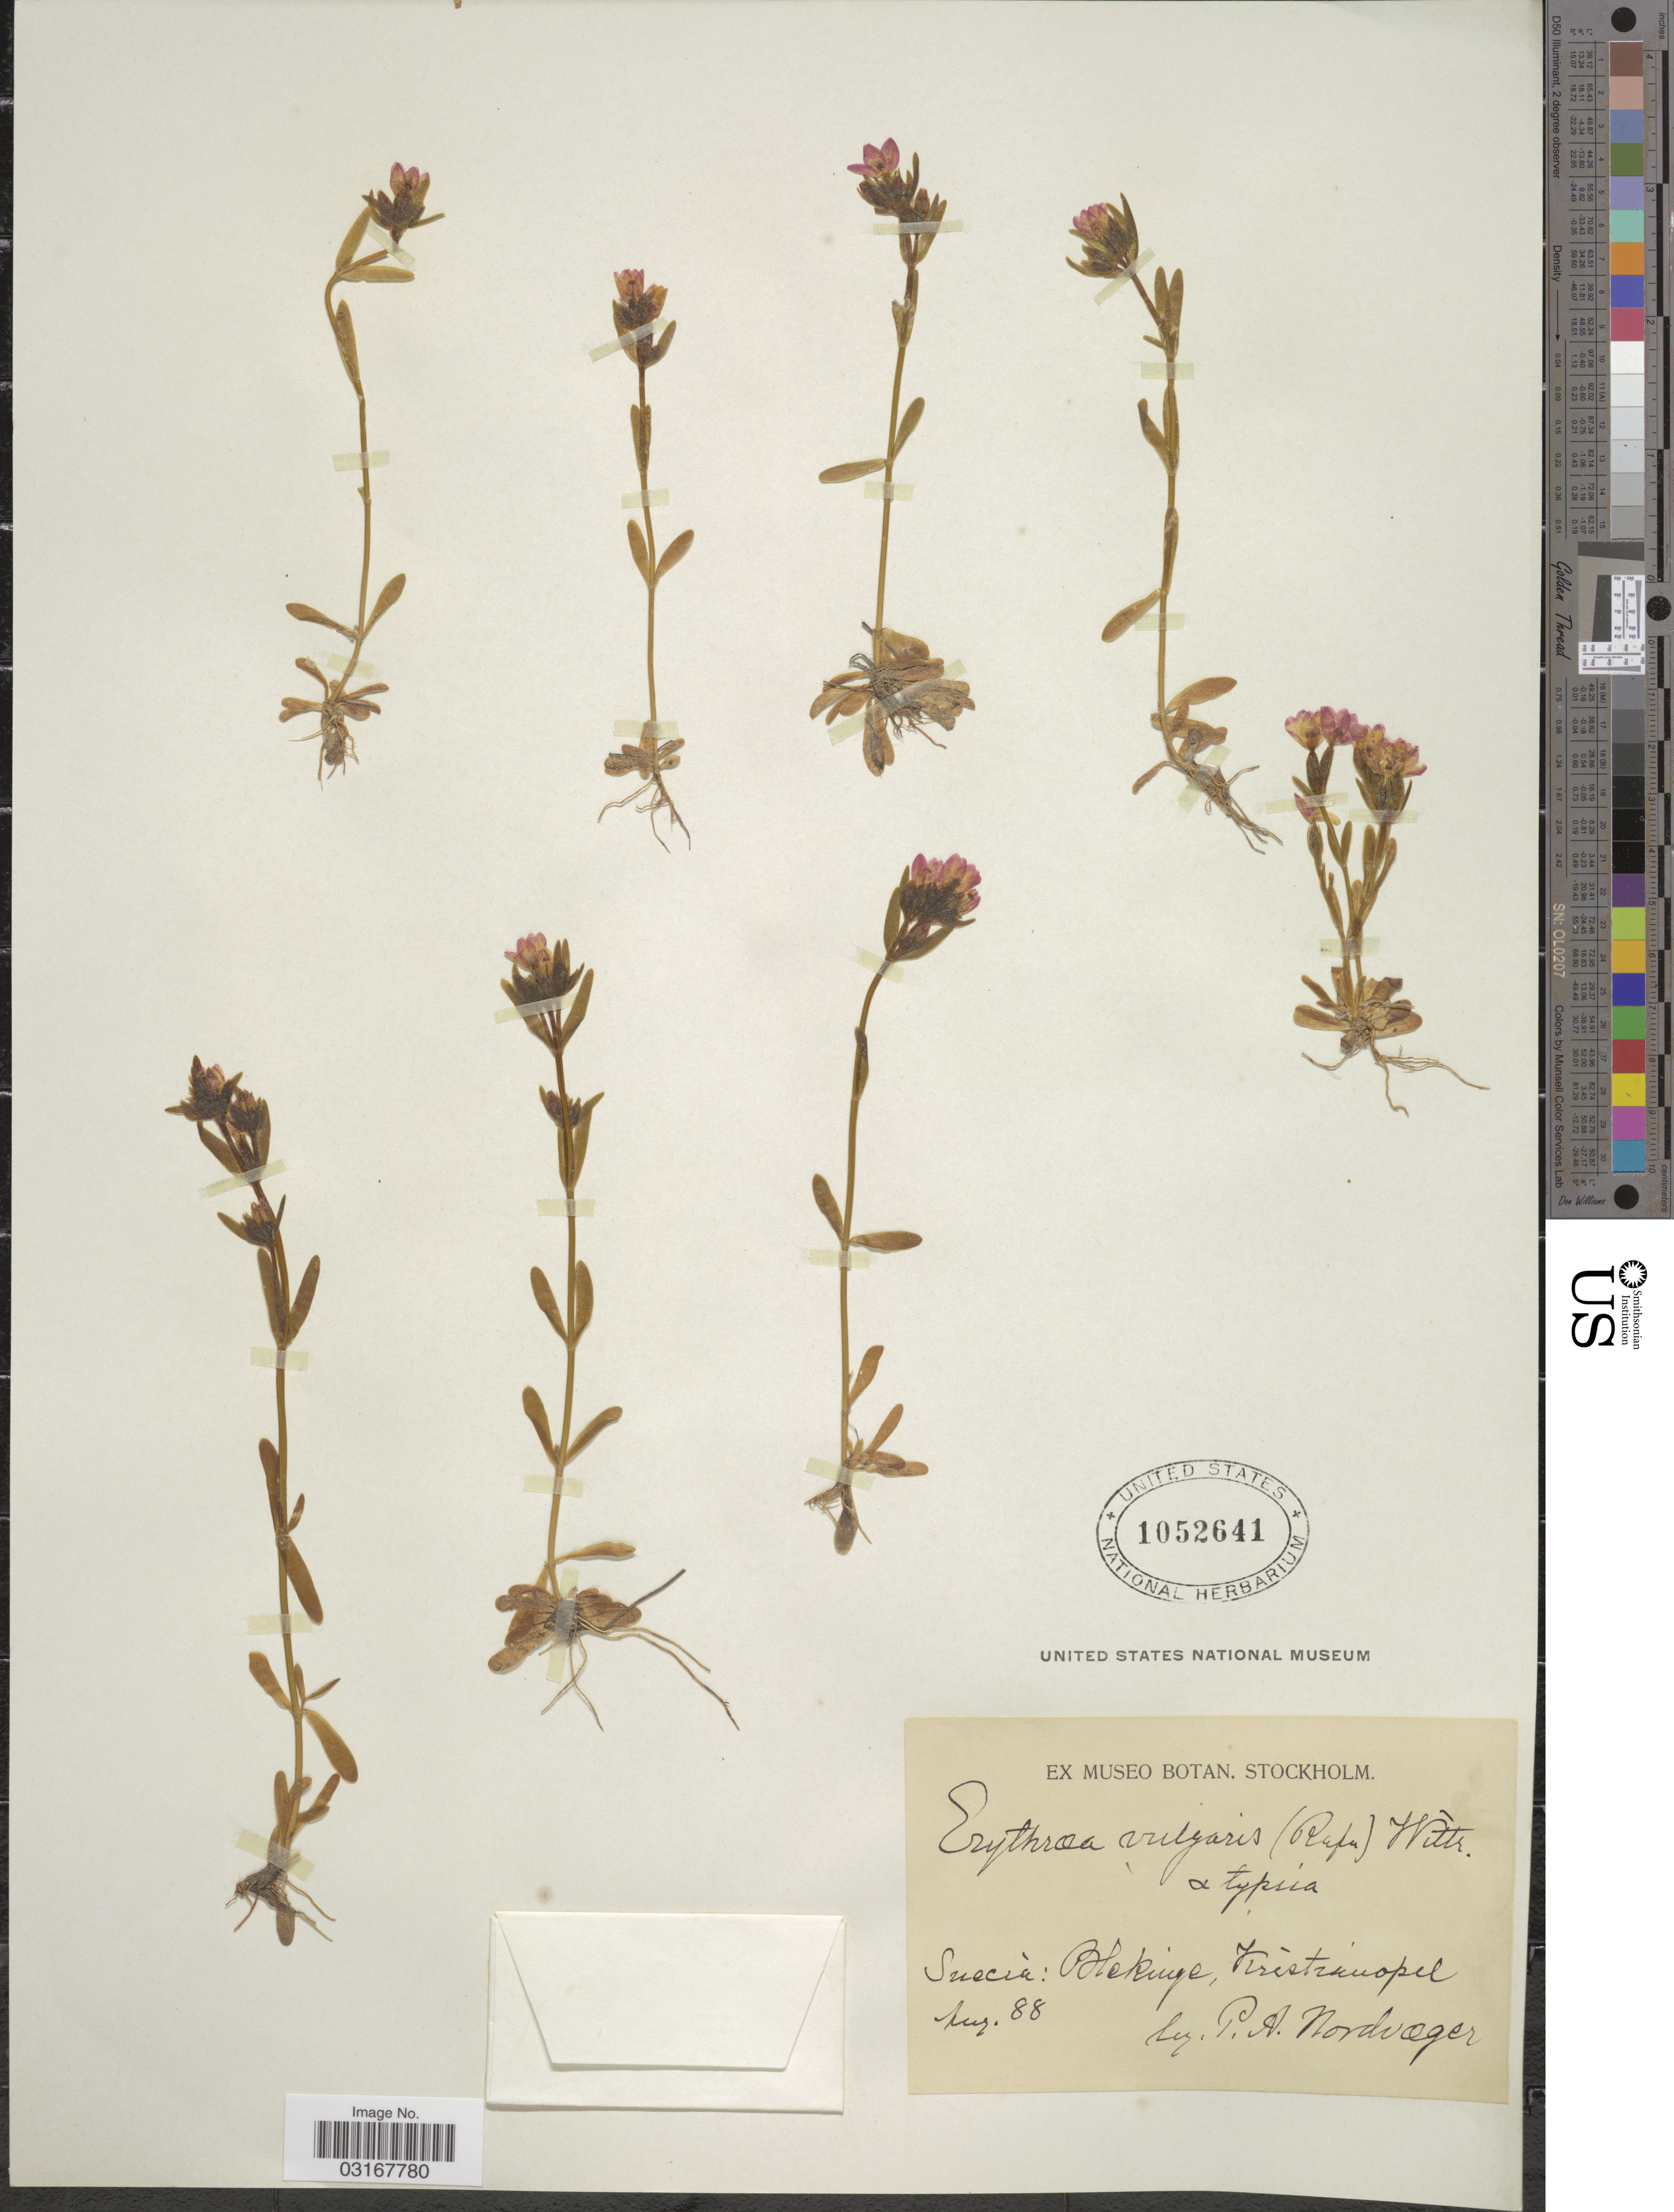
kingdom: Plantae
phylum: Tracheophyta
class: Magnoliopsida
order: Gentianales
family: Gentianaceae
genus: Centaurium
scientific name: Centaurium vulgaris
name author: Godr.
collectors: P. Nordvager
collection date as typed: Transcribed d/m/y: /8/88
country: Sweden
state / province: Blekinge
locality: Suecia: Blekinge, Kristianopel.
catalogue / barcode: US 1052641